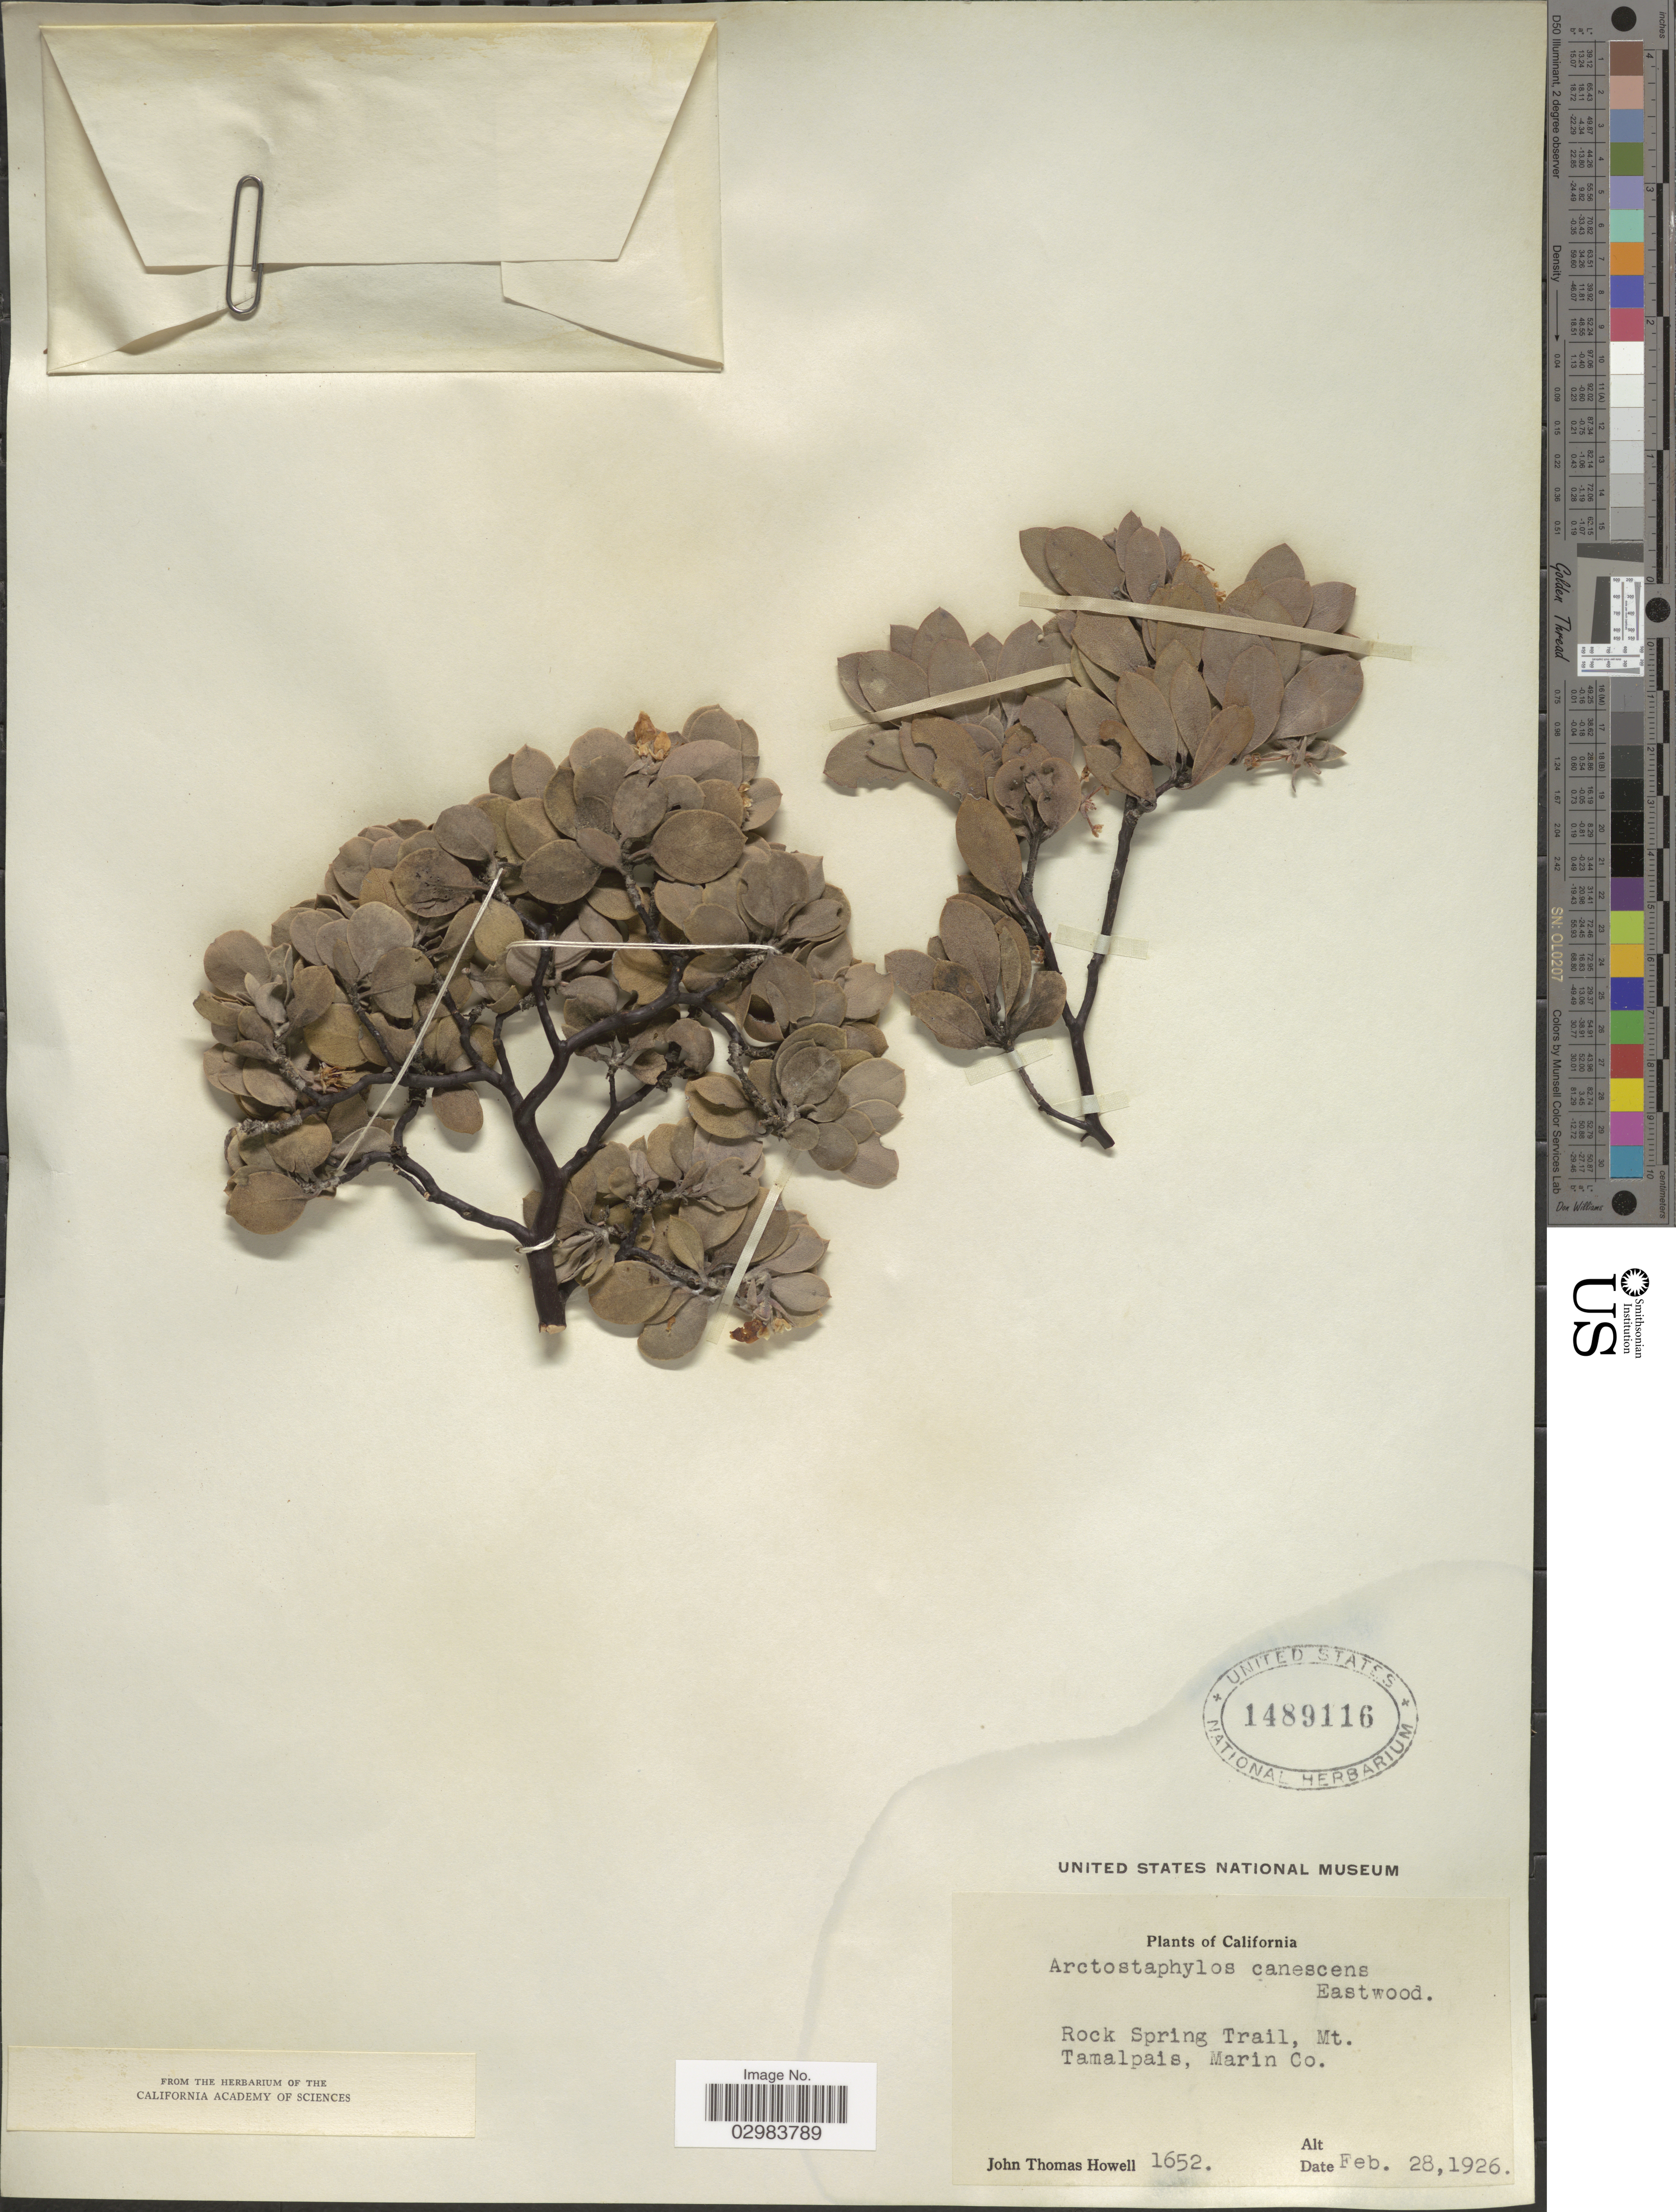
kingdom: Plantae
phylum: Tracheophyta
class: Magnoliopsida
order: Ericales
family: Ericaceae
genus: Arctostaphylos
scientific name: Arctostaphylos canescens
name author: Eastw.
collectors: J. T. Howell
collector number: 1652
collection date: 1926-02-28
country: United States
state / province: California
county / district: Marin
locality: Rock Spring Trail, Mt. Tamalpais, Marin Co.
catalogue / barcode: US 1489116